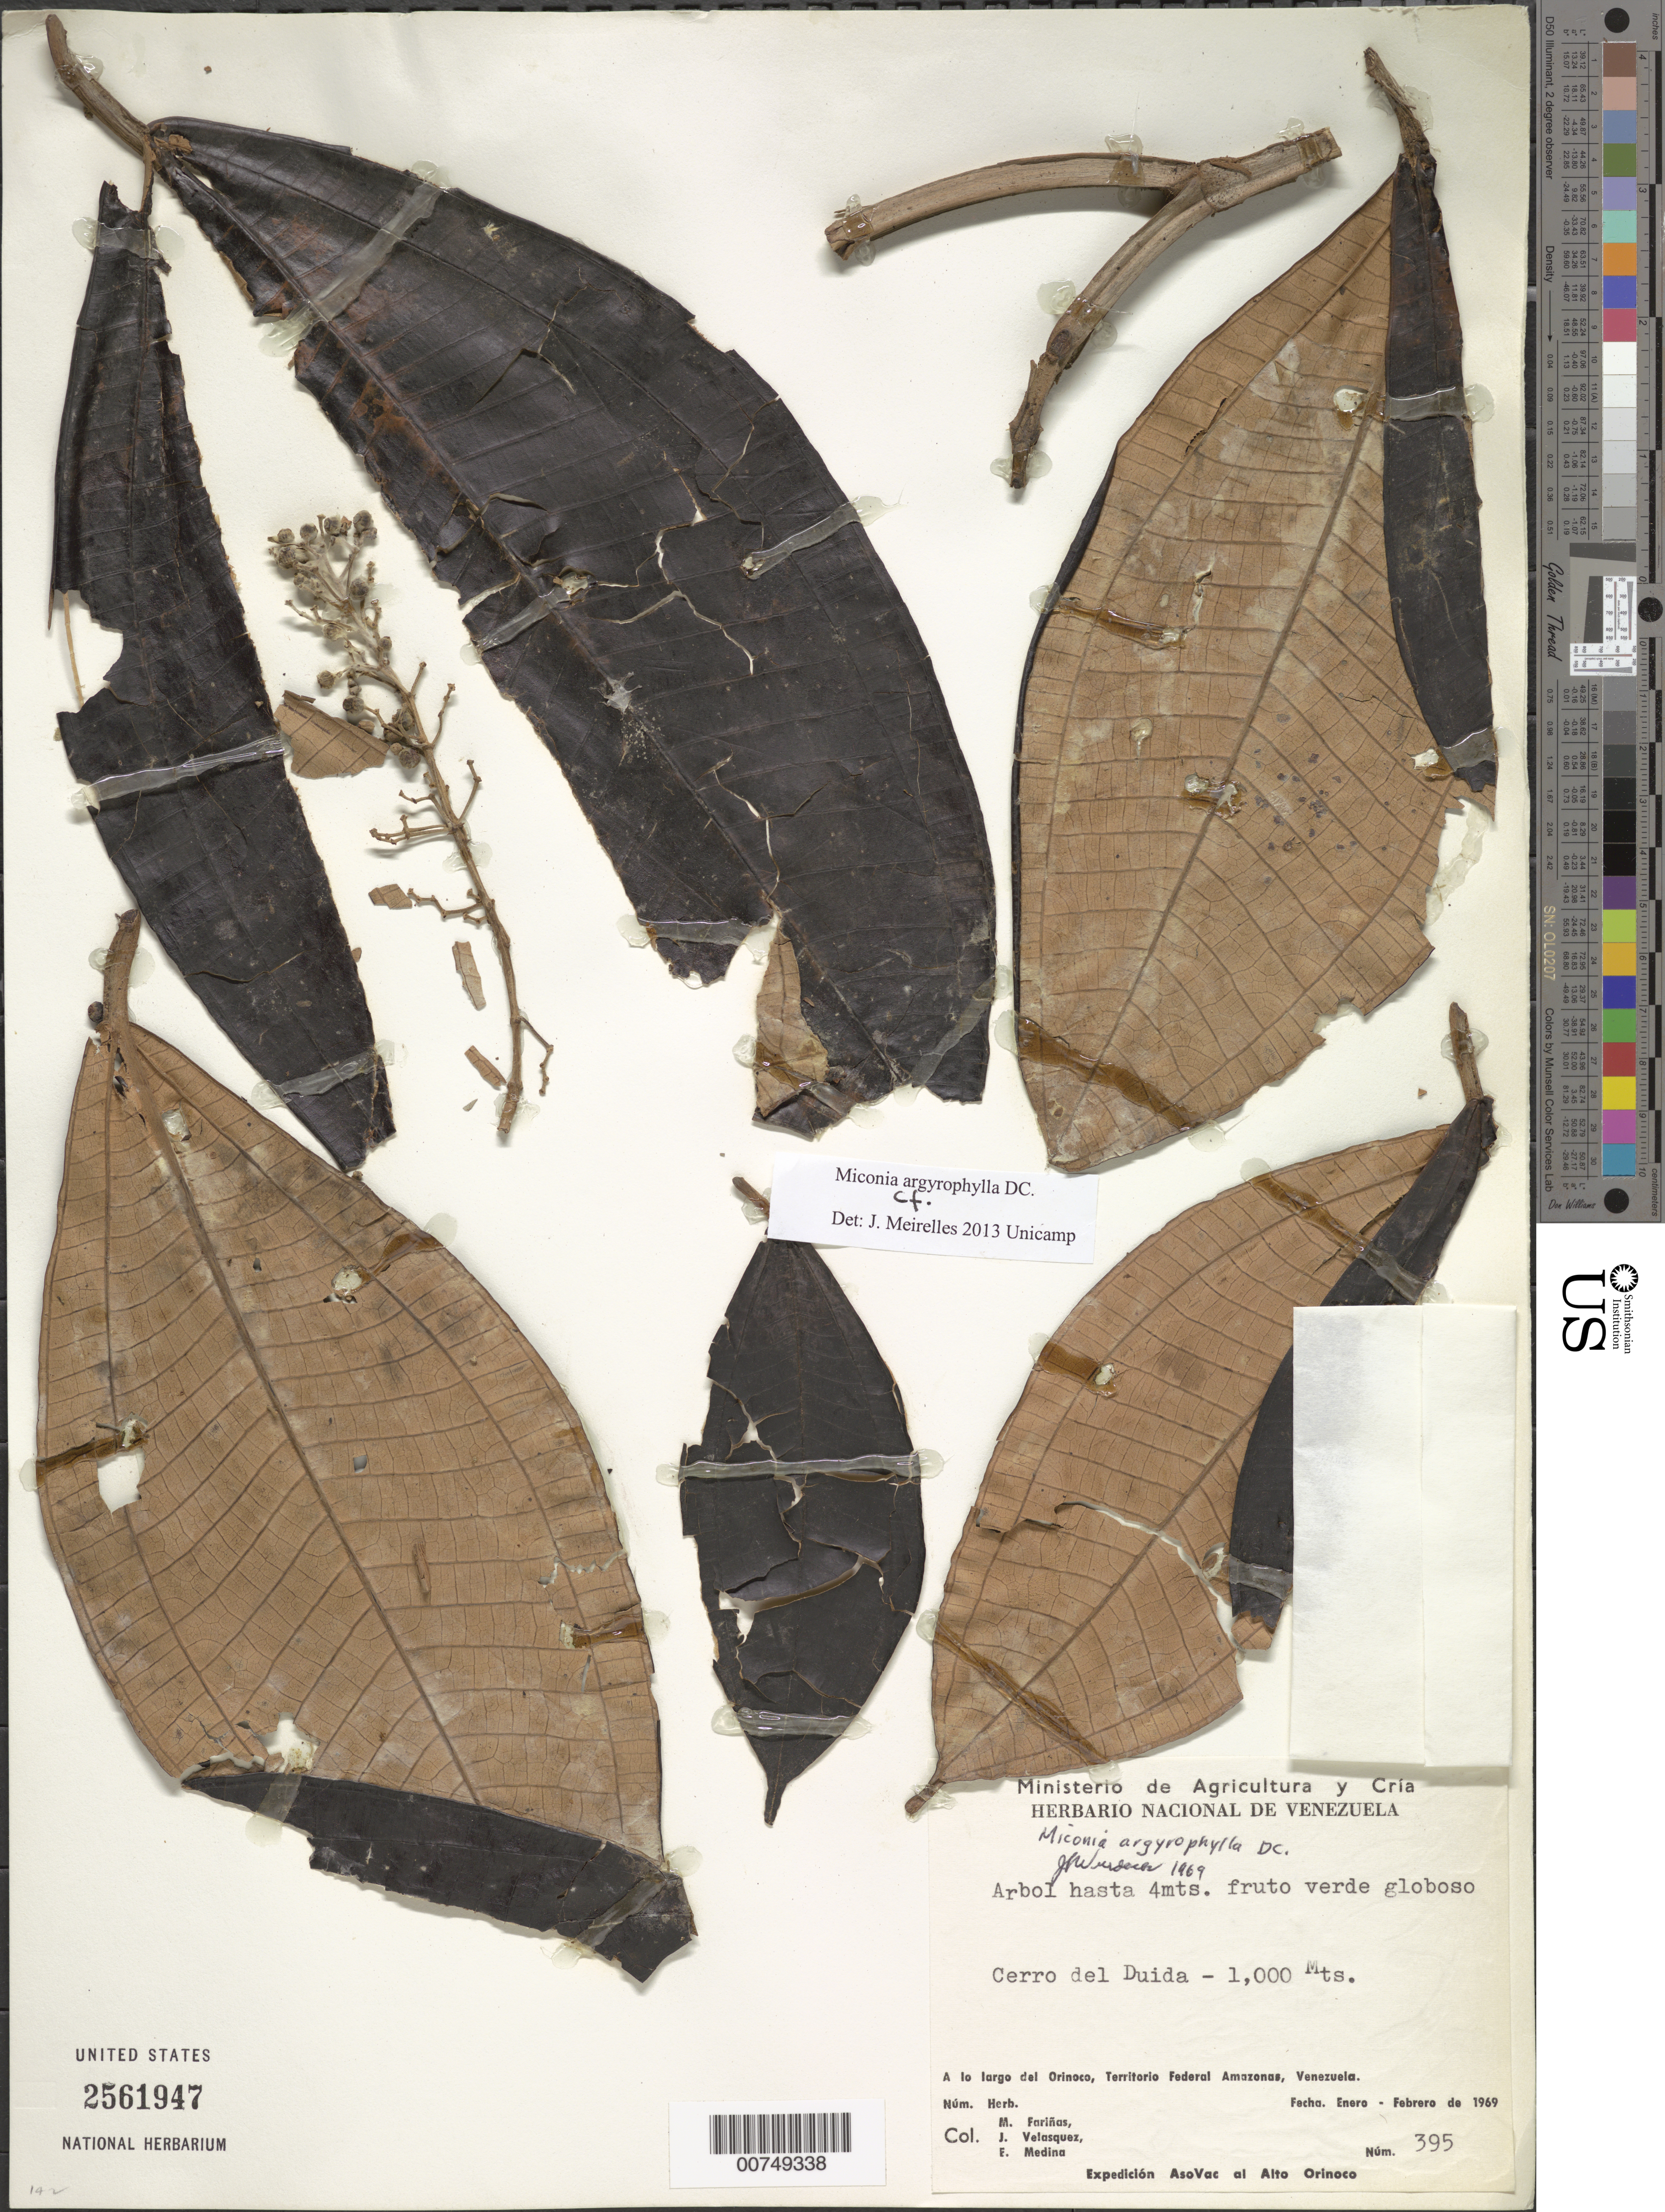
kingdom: Plantae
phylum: Tracheophyta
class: Magnoliopsida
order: Myrtales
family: Melastomataceae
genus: Miconia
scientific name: Miconia argyrophylla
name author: DC.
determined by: Wurdack, John J., (US), US (UNITED STATES)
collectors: M. Fariñas, J. Velasquez & E. Medina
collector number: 395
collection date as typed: Jan-69 to Feb-69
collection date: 1969-01/1969-02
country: Venezuela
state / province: Amazonas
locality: Cerro Duida, Río Orinoco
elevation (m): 1000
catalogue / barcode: US 2561947